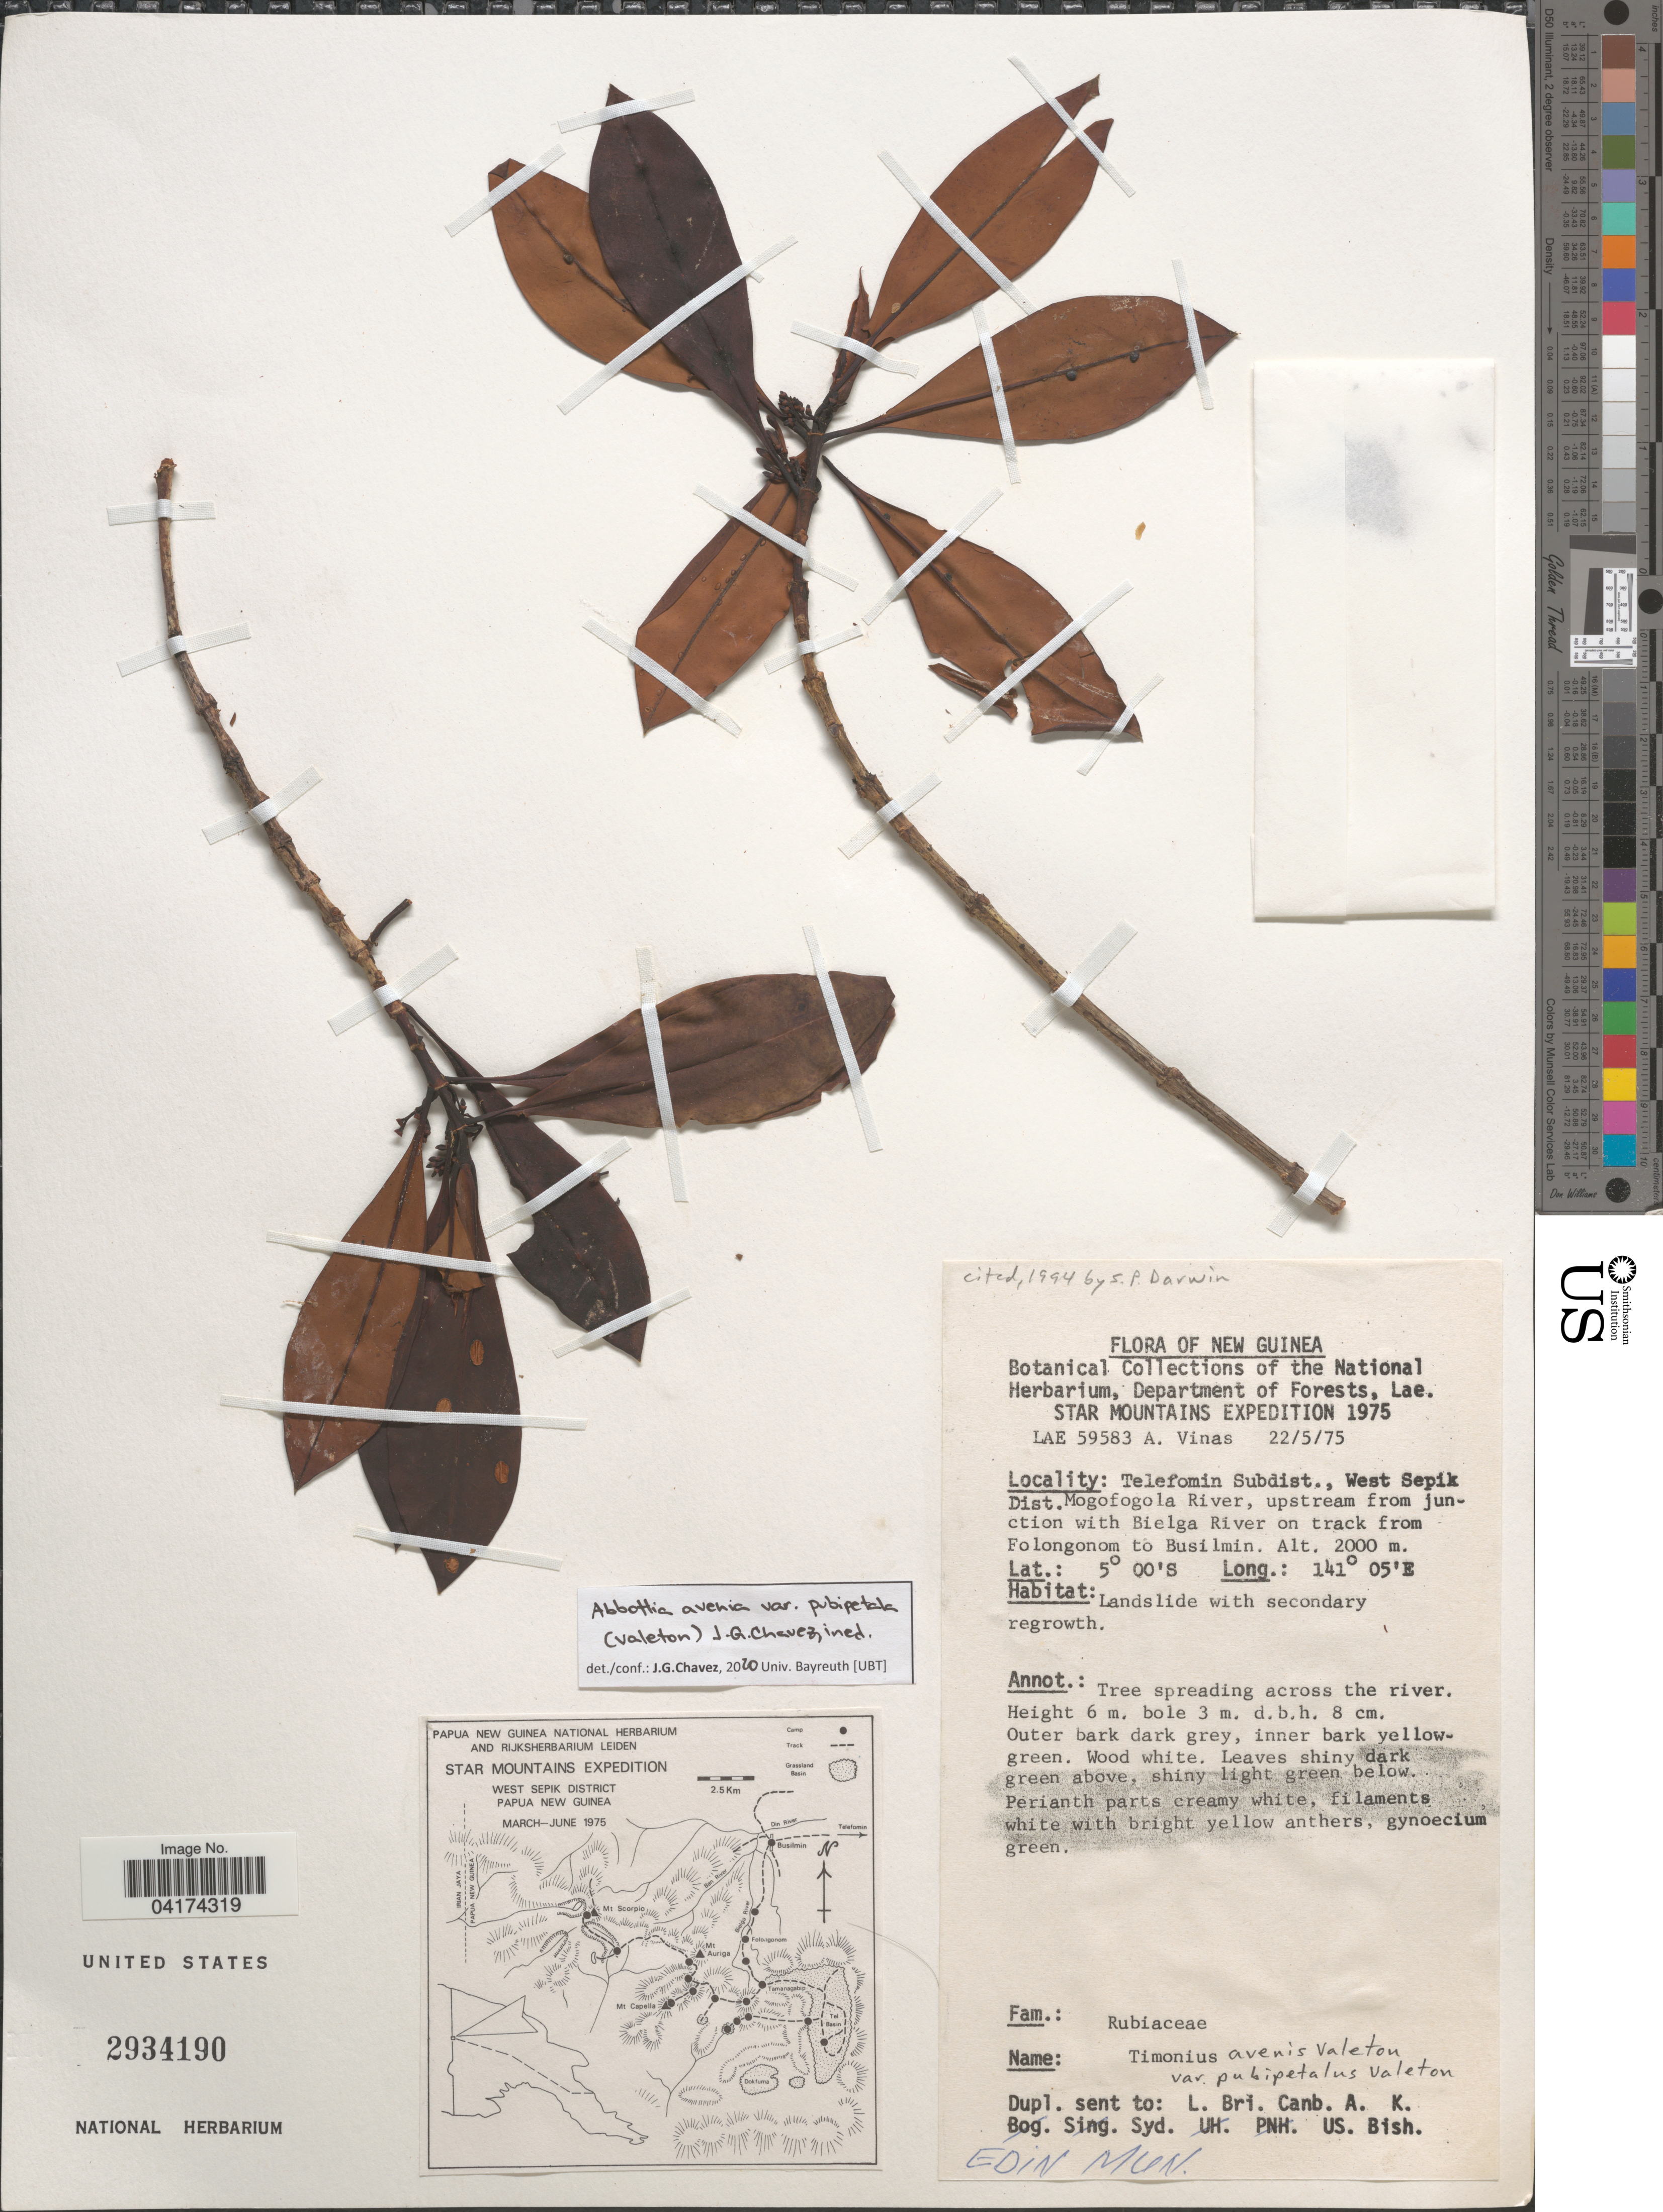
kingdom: Plantae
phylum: Tracheophyta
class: Magnoliopsida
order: Gentianales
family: Rubiaceae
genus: Abbottia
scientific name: Abbottia avenia var. pubipetala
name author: (Valeton) J.G. Chavez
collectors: A. Vinas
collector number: LAE 59583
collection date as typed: Transcribed d/m/y: 22/5/75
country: Papua New Guinea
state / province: Sandaun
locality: New Guinea. Telefomin Subdist., West Sepik Dist. Mogofogola River, upstream from junction with Bielga River on track from Folongonom to Busilmin.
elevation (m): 2000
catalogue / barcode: US 2934190